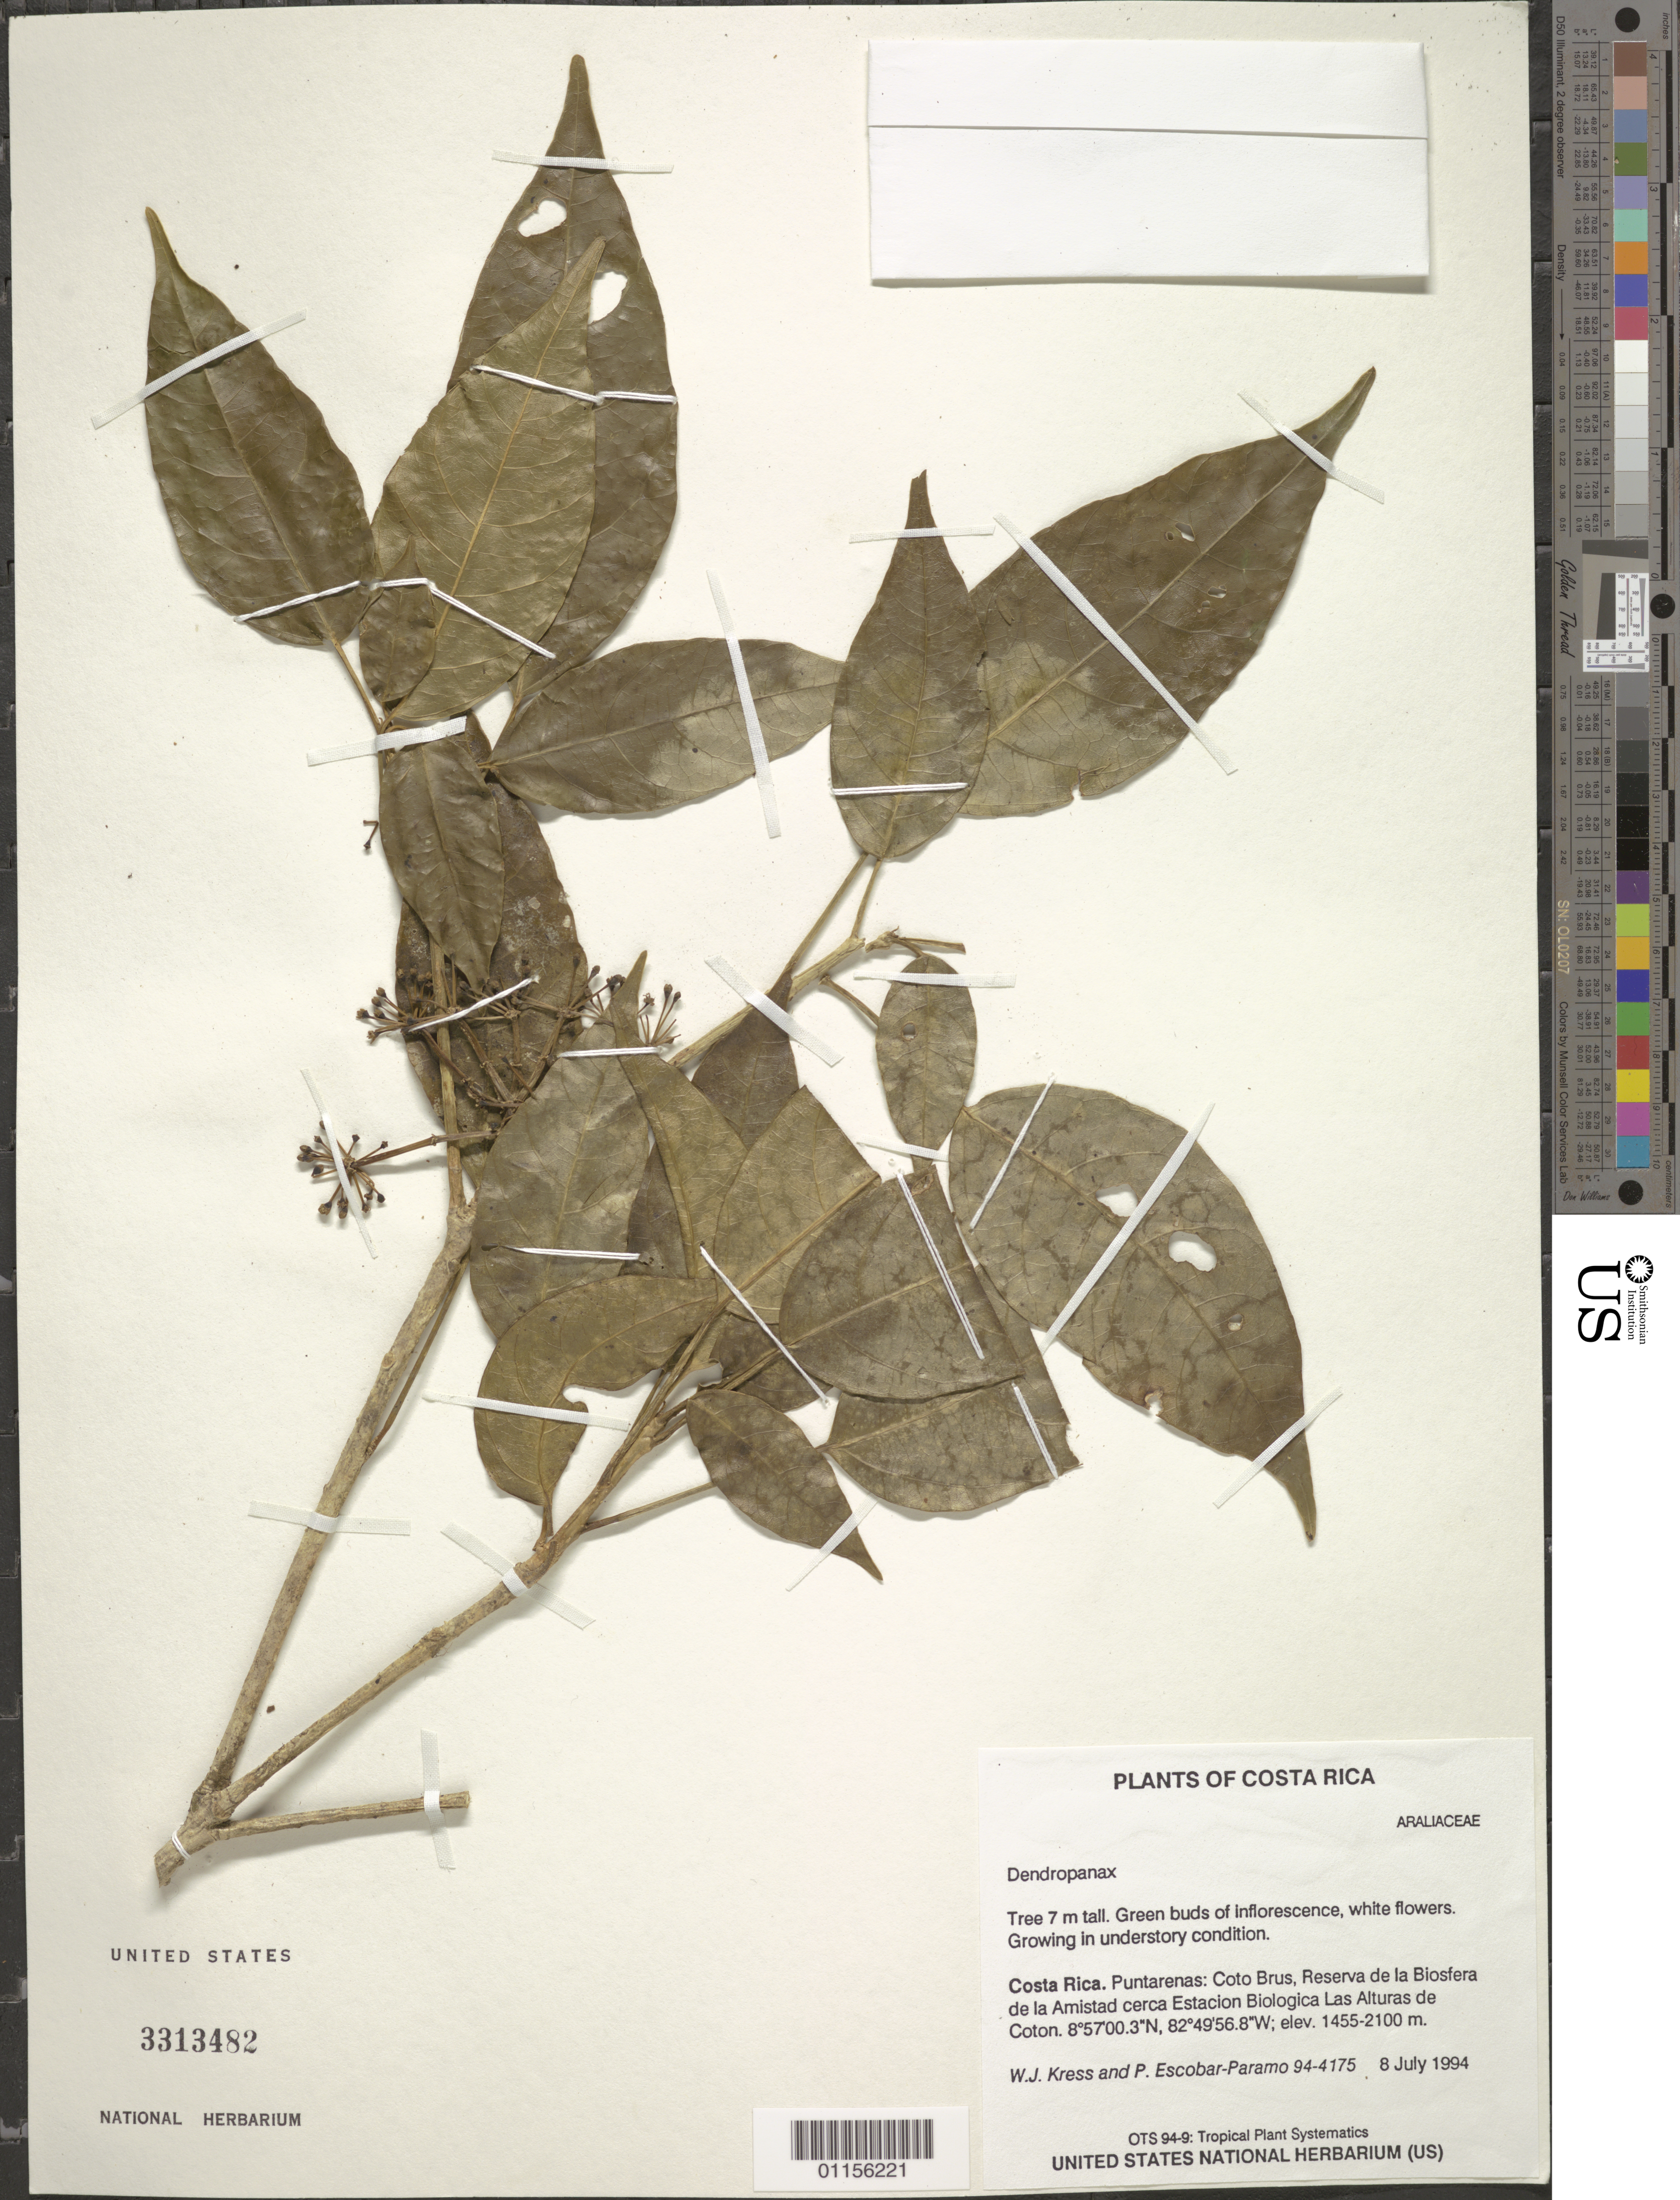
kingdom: Plantae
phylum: Tracheophyta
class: Magnoliopsida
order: Apiales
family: Araliaceae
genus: Dendropanax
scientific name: Dendropanax arboreus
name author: (L.) Decne. & Planch.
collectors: W. J. Kress & P. Escobar-Páramo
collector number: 94 - 4175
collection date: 1994-07-08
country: Costa Rica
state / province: Puntarenas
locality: Coto Brus, Reserva de la Biosfera de la Amistad cerca Estacion Biologica Las Alturas de Coton.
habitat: Tree, growing in understory condition.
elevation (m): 1455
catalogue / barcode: US 3313482